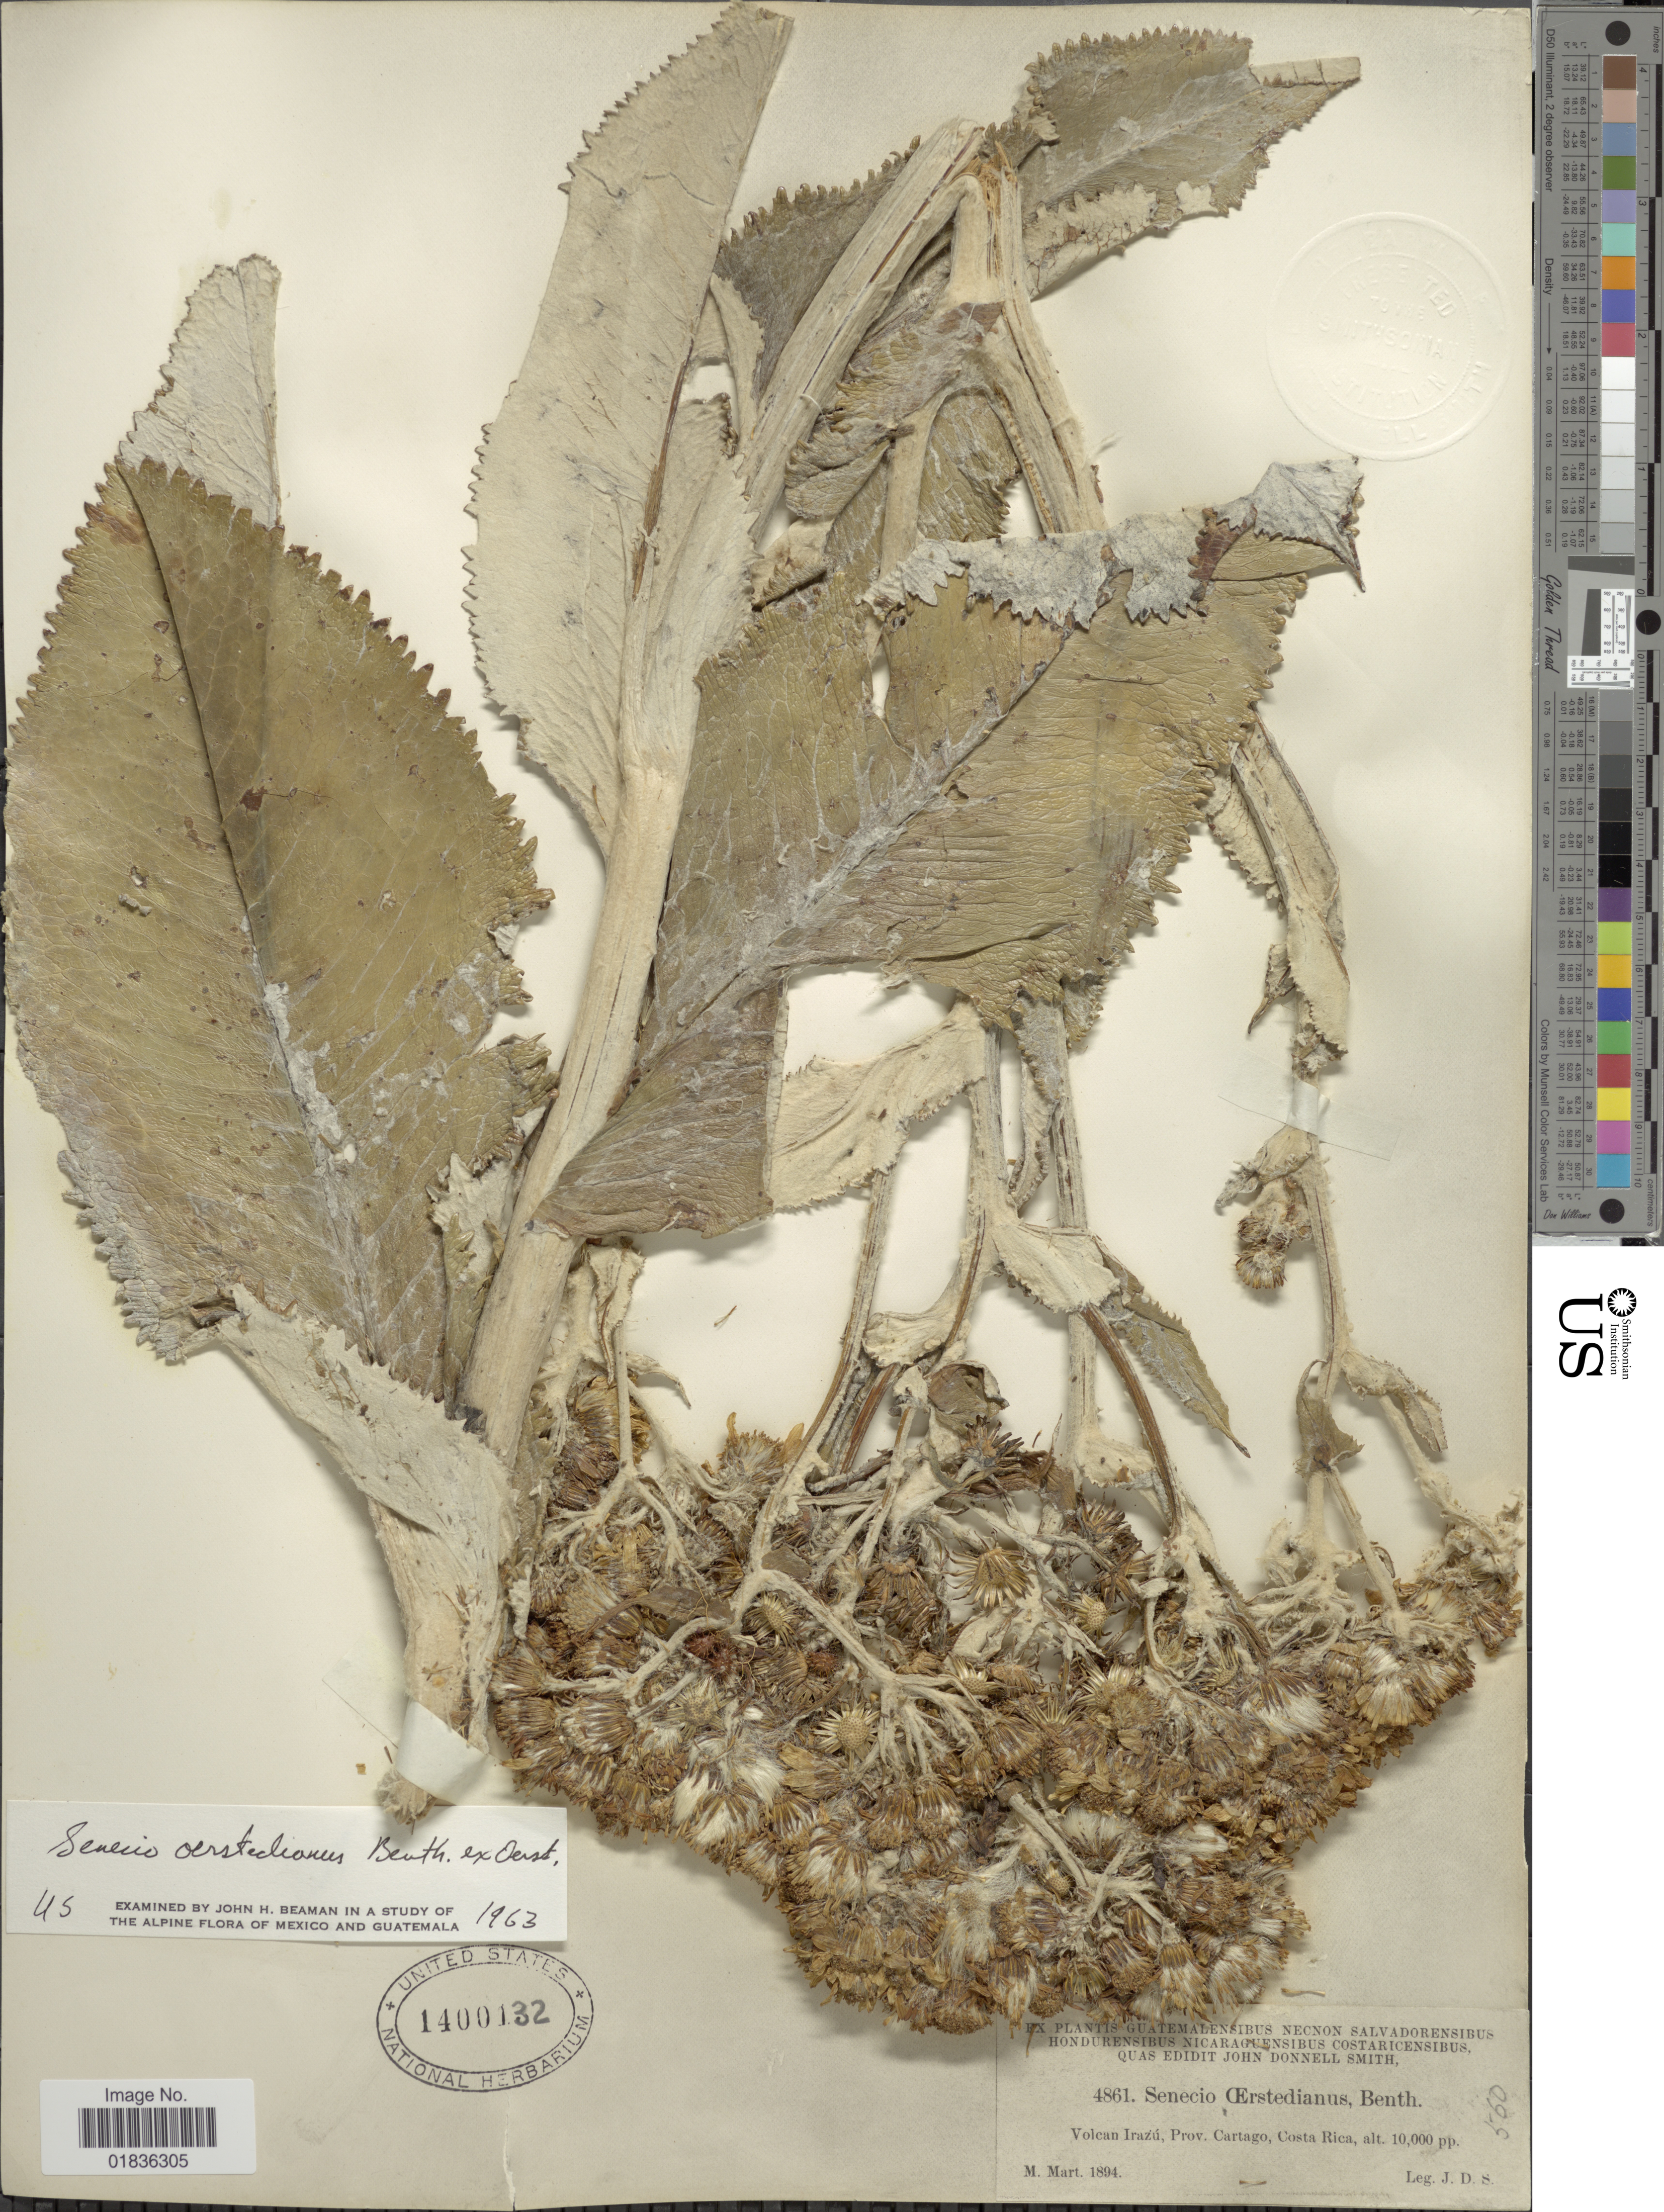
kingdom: Plantae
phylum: Tracheophyta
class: Magnoliopsida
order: Asterales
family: Asteraceae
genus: Senecio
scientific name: Senecio oerstedianus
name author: Benth.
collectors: J. Donnell Smith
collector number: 4861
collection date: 1894-03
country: Costa Rica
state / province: Cartago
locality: Volcan Irazu.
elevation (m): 3048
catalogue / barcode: US 1400132